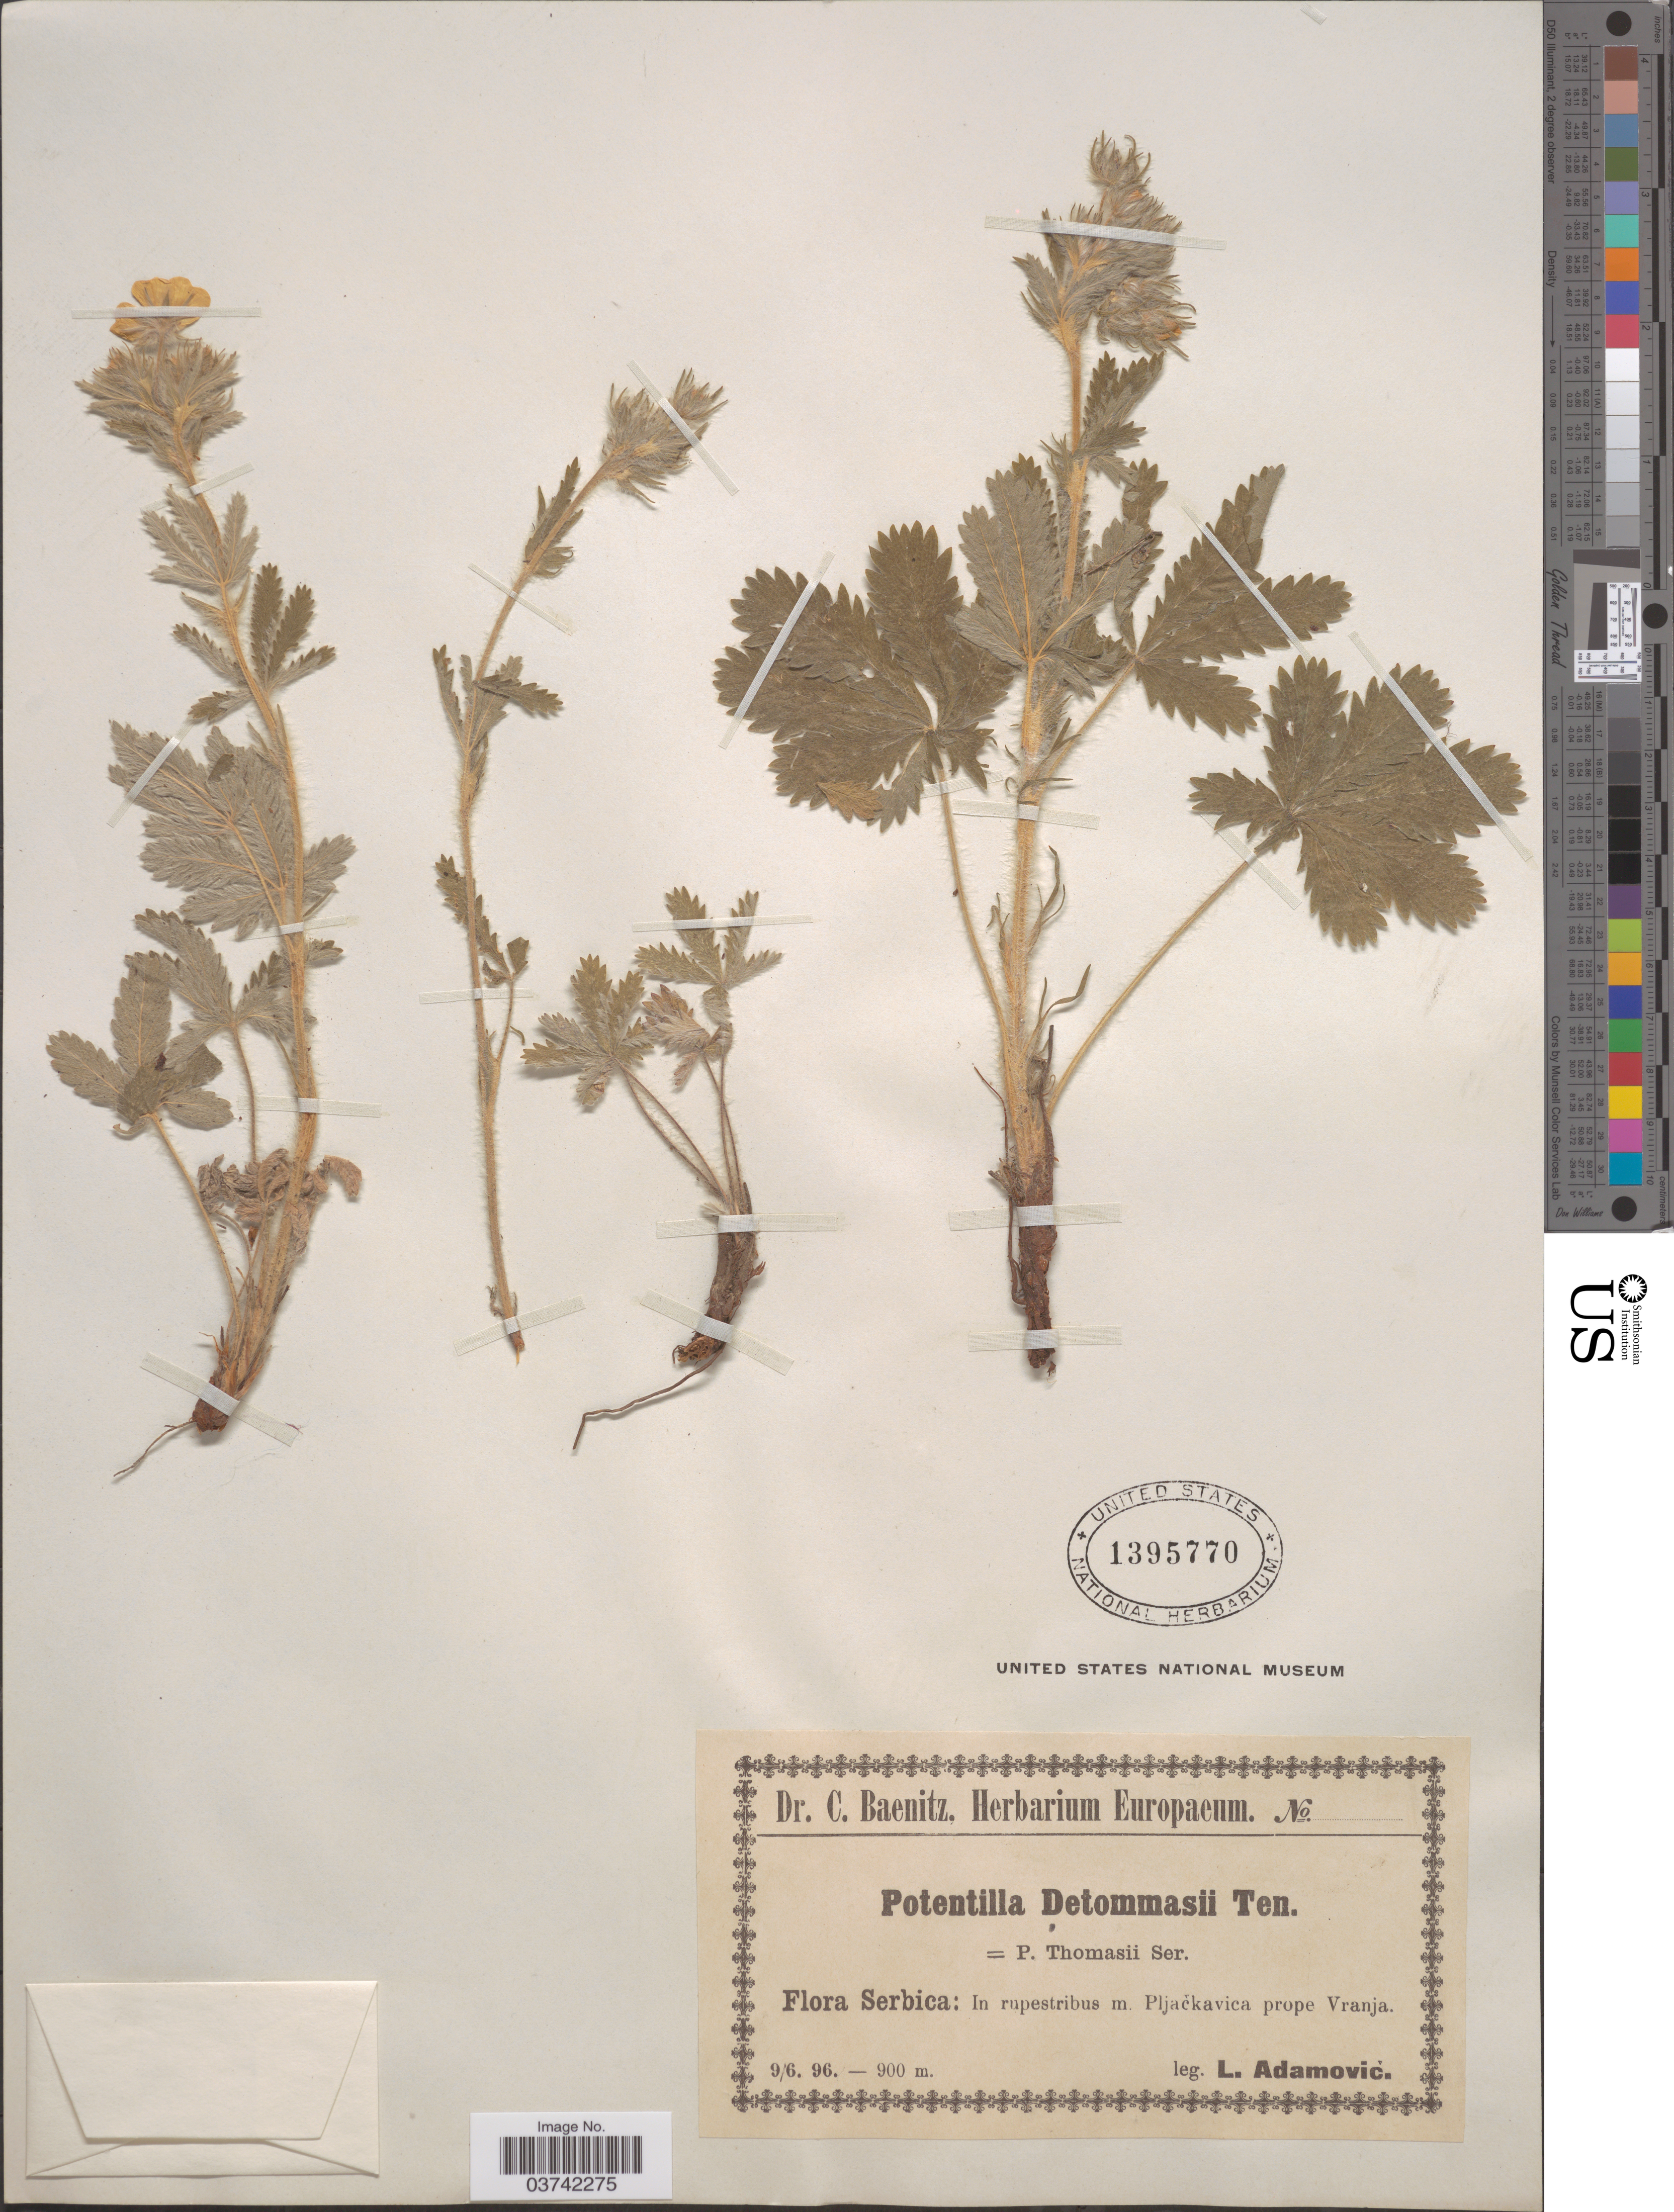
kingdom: Plantae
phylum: Tracheophyta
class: Magnoliopsida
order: Rosales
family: Rosaceae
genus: Potentilla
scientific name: Potentilla detommasii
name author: Ten.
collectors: L. Adamović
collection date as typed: Transcribed d/m/y: 9/6/96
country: Serbia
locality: In rupestribus m. Pljačkavica prope Vranja.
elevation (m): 900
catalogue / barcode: US 1395770